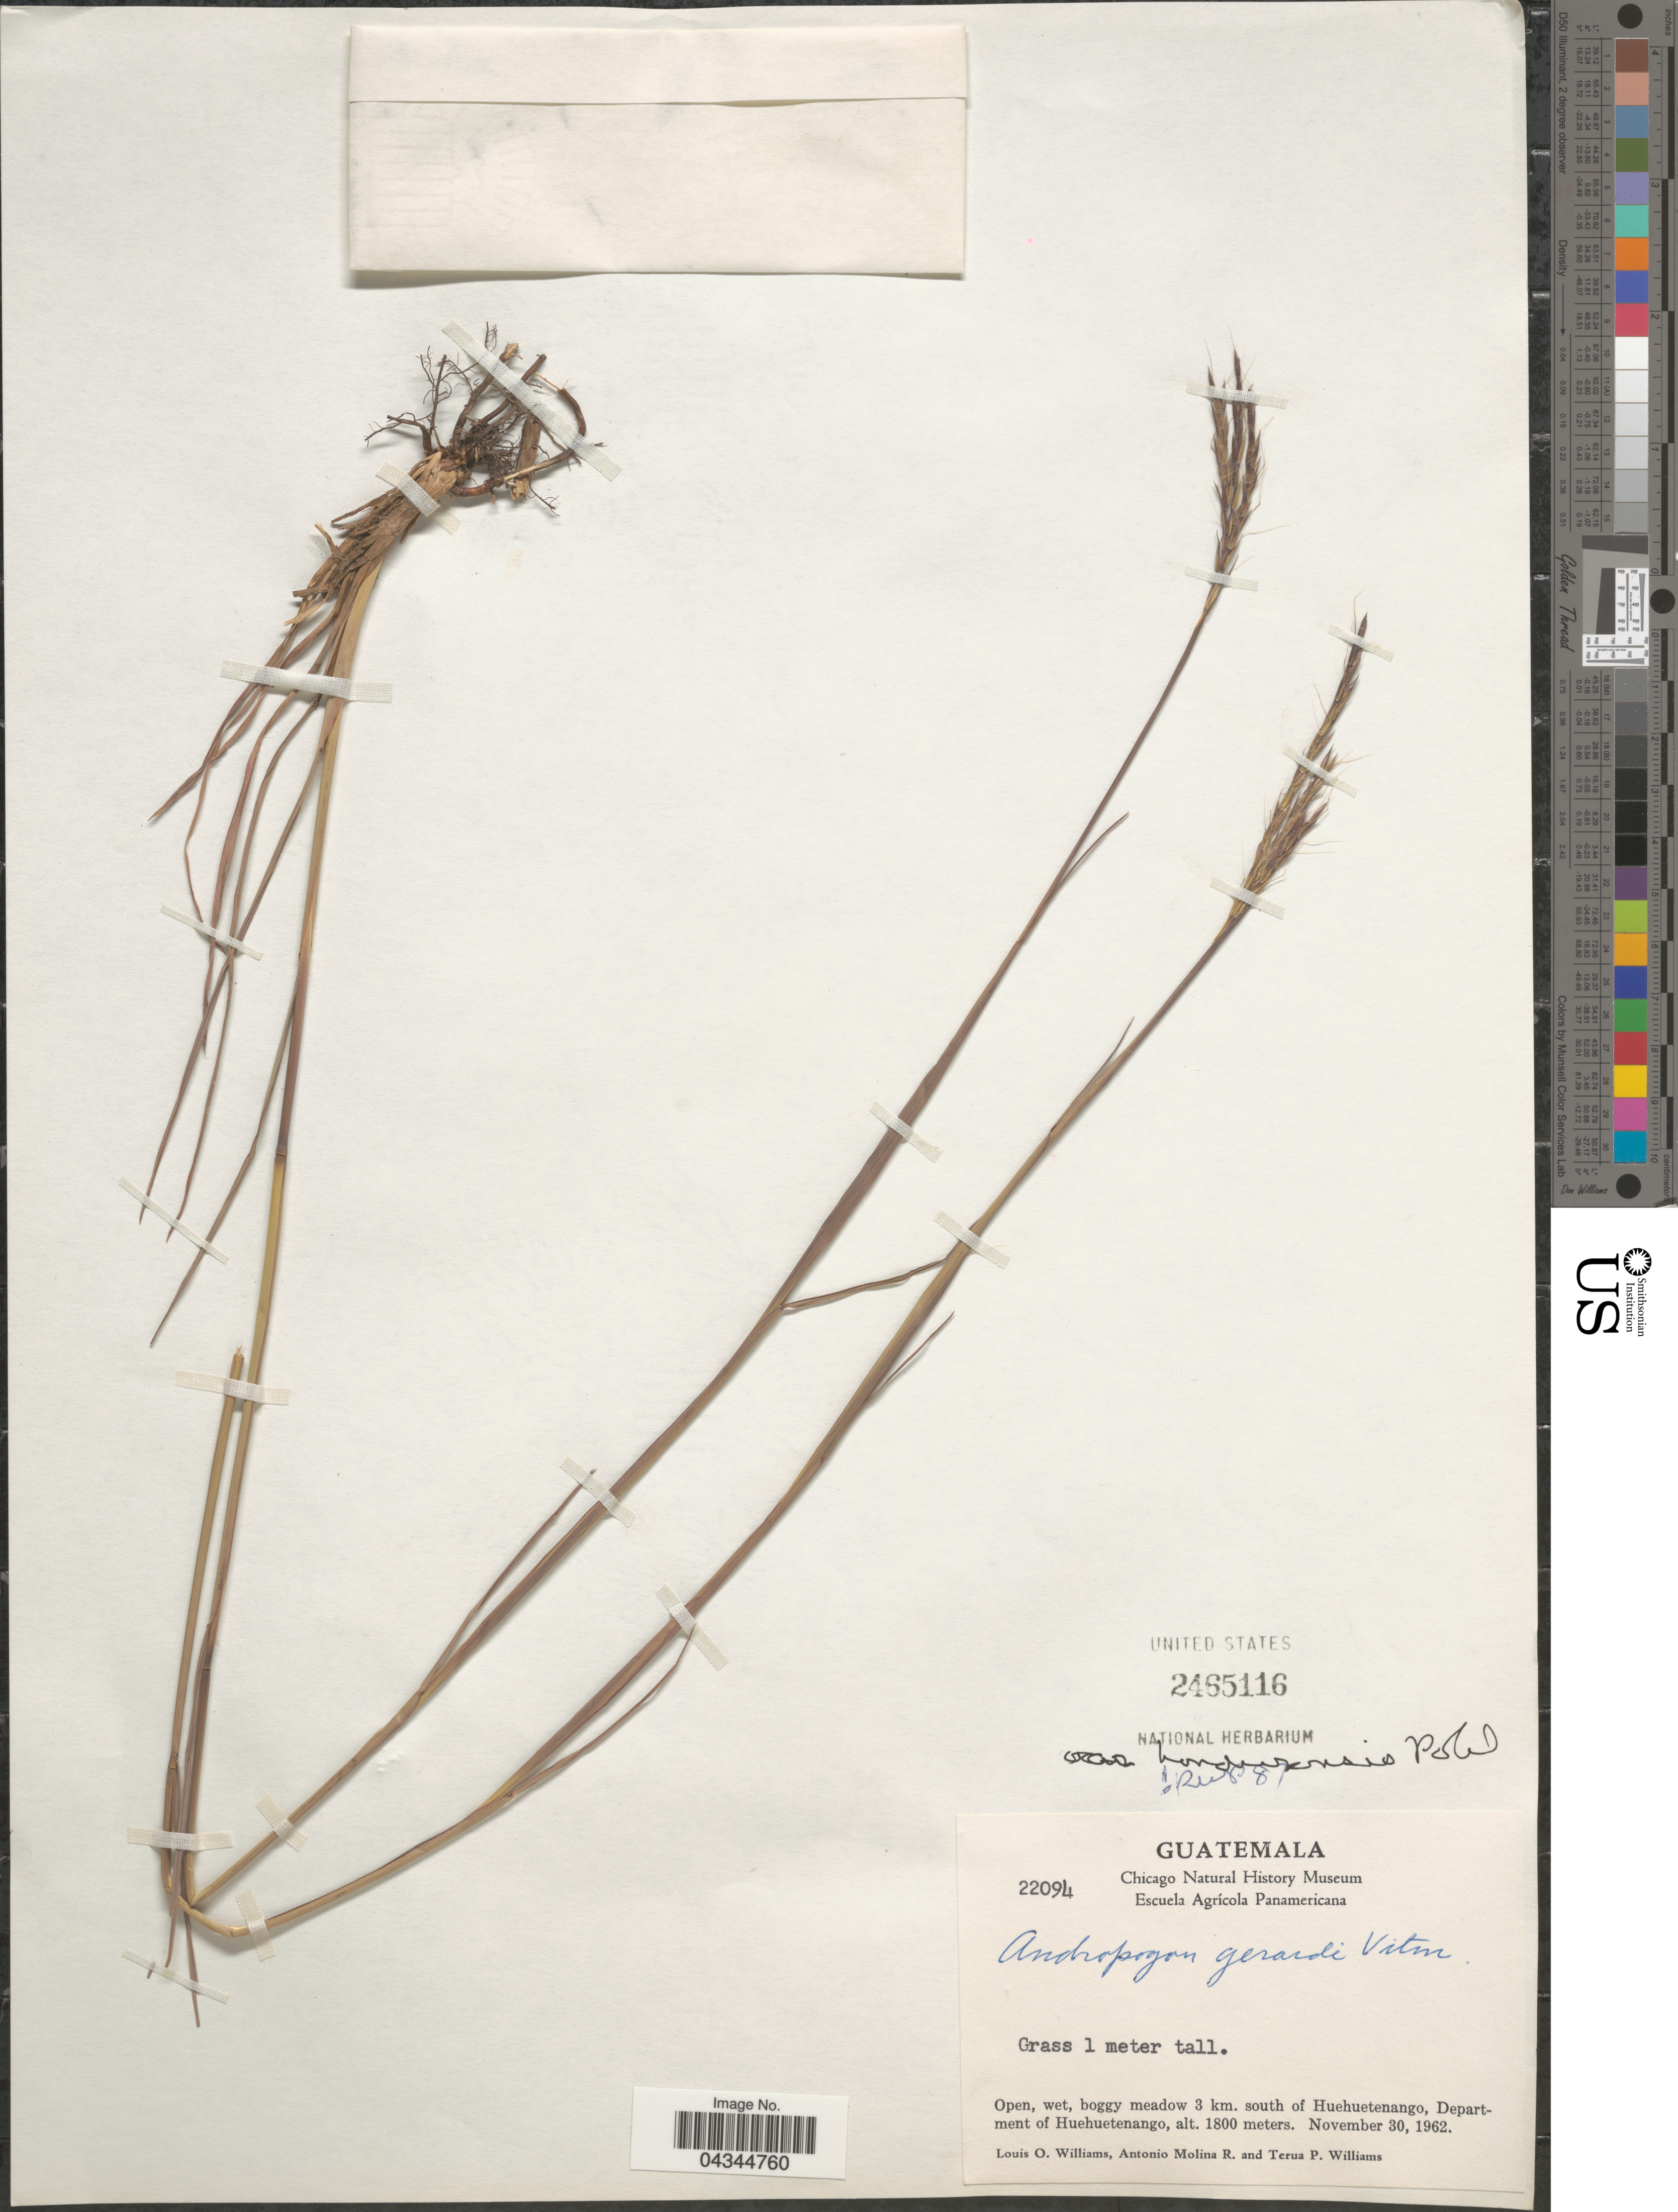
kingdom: Plantae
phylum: Tracheophyta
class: Liliopsida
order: Poales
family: Poaceae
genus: Andropogon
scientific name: Andropogon gerardii var. hondurensis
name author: R.W. Pohl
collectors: L. O. Williams, A. Molina R. & T. Williams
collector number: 22094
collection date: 1962-11-30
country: Guatemala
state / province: Huehuetenango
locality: Open, wet, boggy meadow 3 km. south of Huehuetenango, Department of Huehuetenango.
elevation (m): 1800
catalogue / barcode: US 2465116